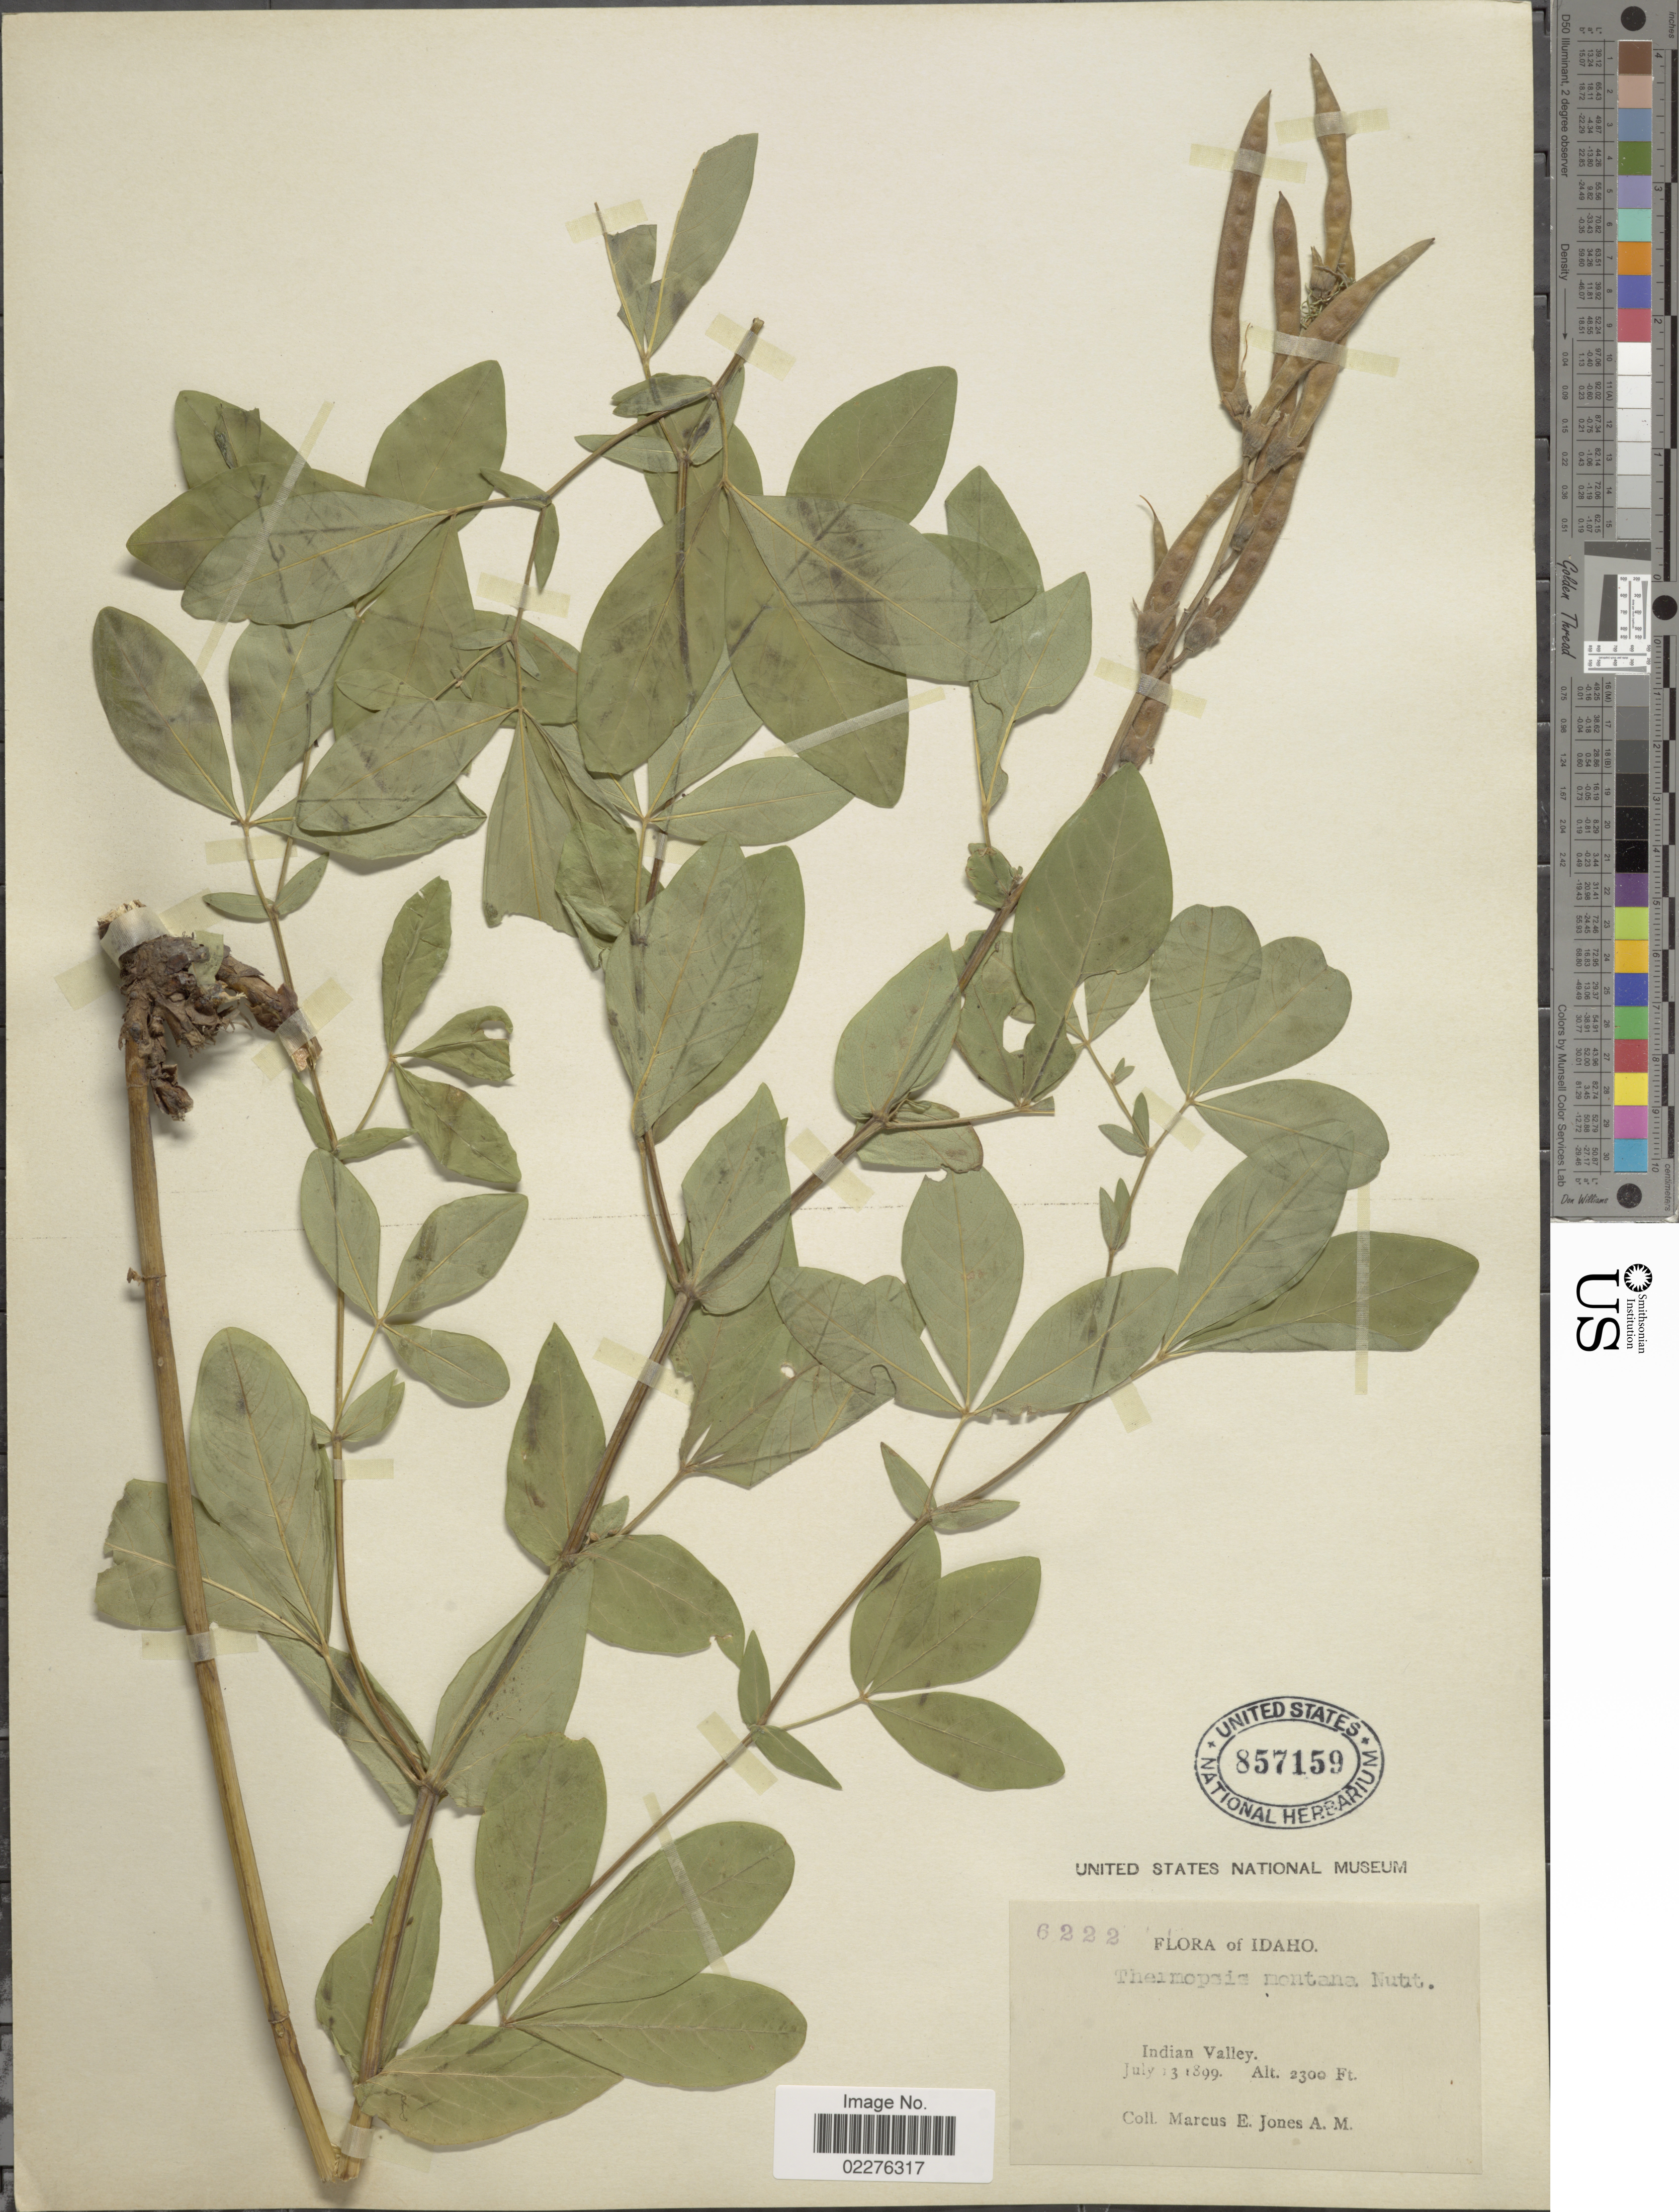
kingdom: Plantae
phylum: Tracheophyta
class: Magnoliopsida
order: Fabales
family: Fabaceae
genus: Thermopsis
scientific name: Thermopsis montana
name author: Nutt.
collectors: M. E. Jones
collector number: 6222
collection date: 1899-07-13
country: United States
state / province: Idaho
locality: Indian Valley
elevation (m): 701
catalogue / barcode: US 857159